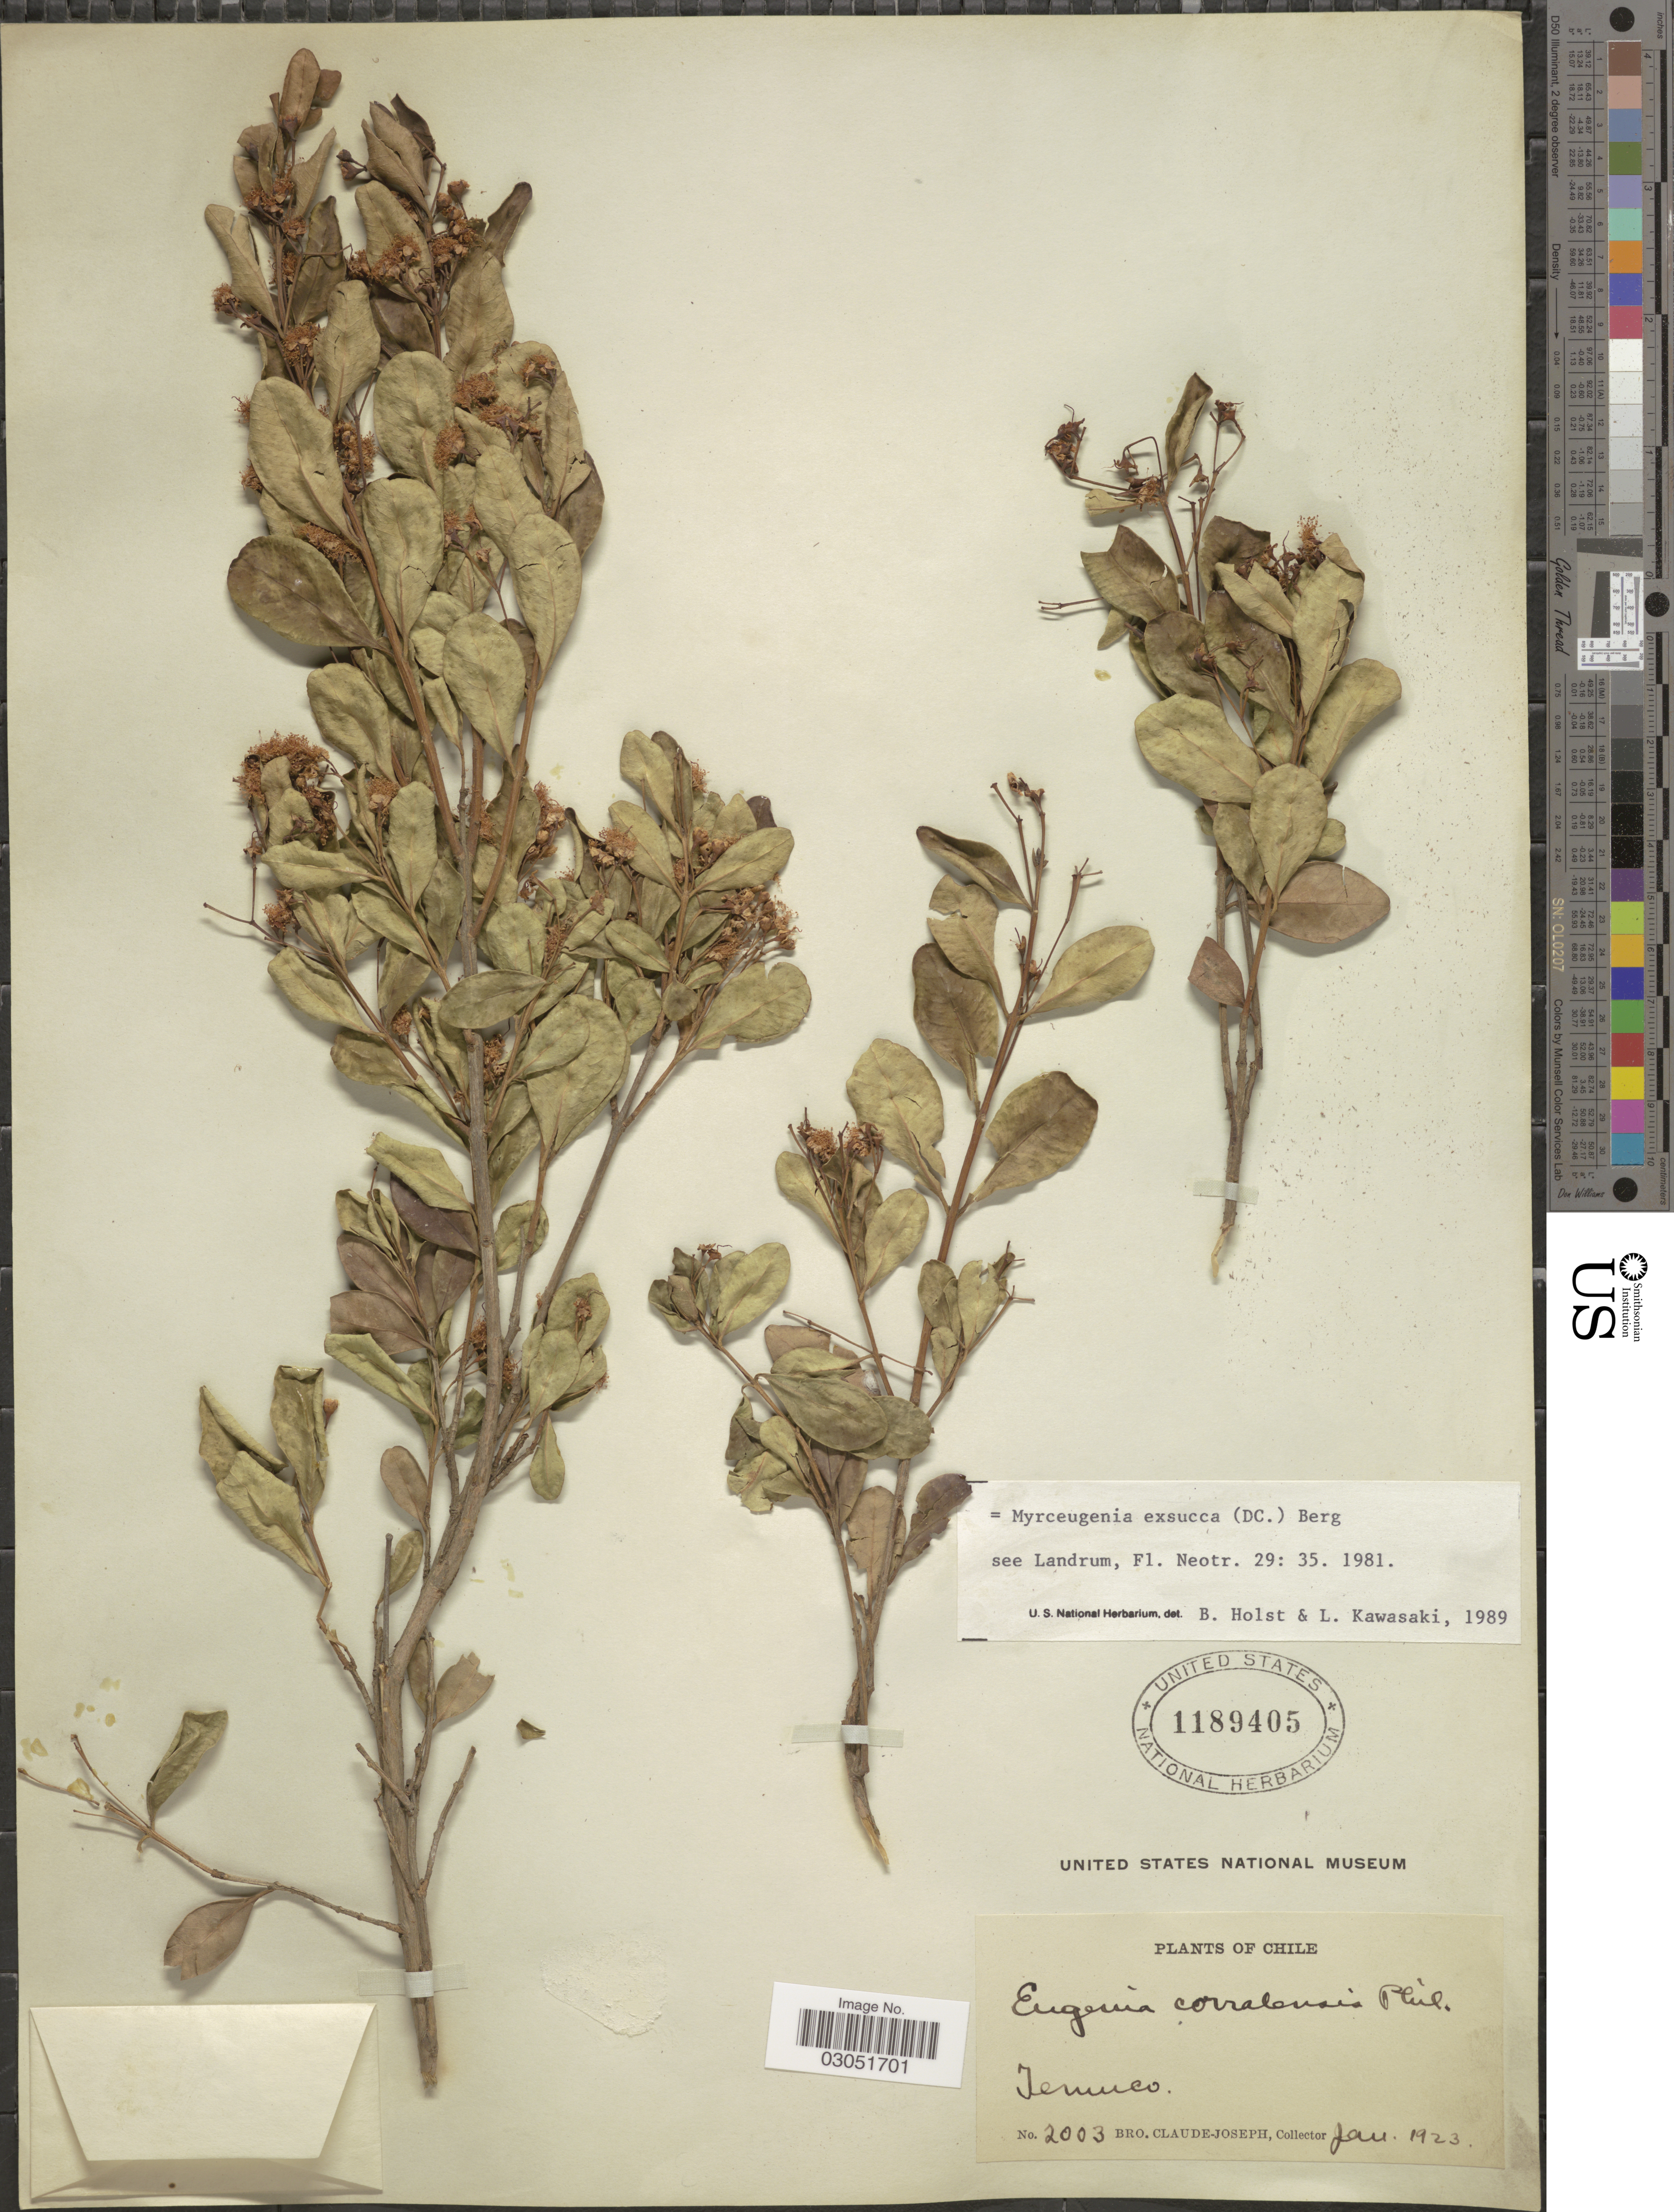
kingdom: Plantae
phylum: Tracheophyta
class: Magnoliopsida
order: Myrtales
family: Myrtaceae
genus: Myrceugenia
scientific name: Myrceugenia exsucca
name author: (DC.) O. Berg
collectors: Bro. Claude-Joseph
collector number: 2003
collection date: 1923-01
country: Chile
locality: Temuco.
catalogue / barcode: US 1189405